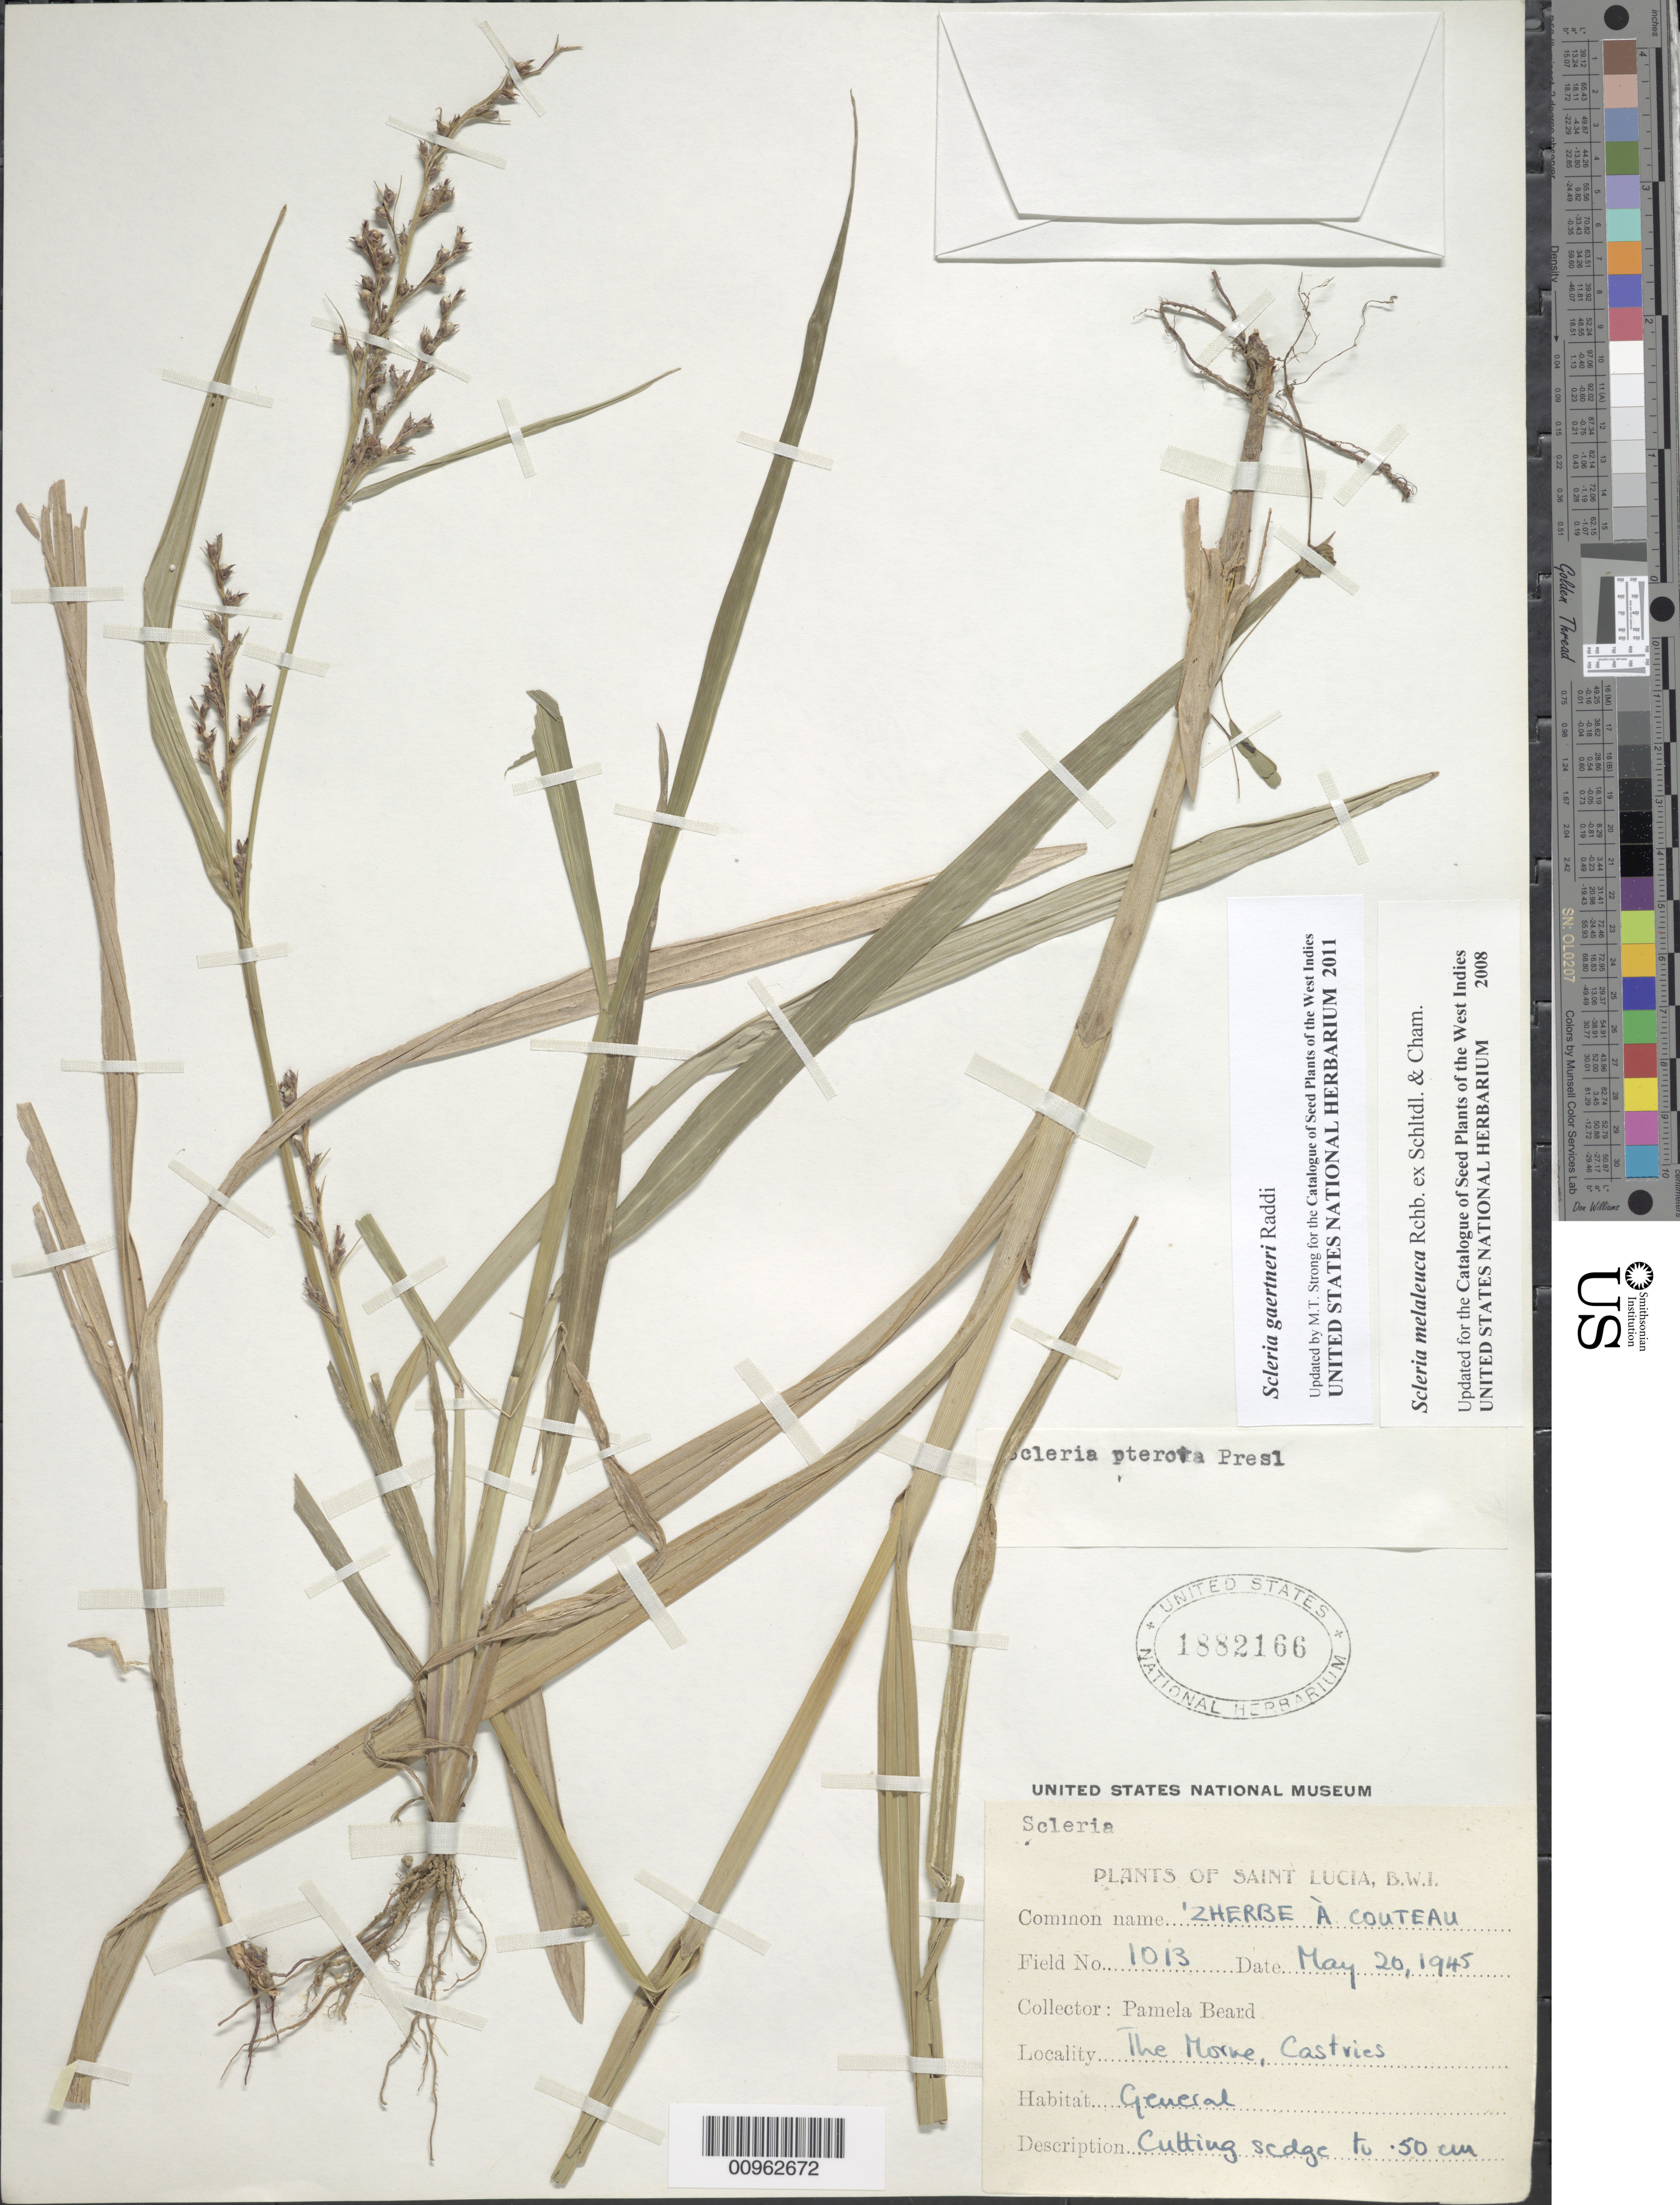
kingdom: Plantae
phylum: Tracheophyta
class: Liliopsida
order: Poales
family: Cyperaceae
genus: Scleria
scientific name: Scleria gaertneri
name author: Raddi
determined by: Strong, M. T., (US), Smithsonian Institution - National Museum of Natural History (UNITED STATES)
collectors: P. Beard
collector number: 1013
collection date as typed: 20 May 1945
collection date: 1945-05-20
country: St. Lucia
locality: The Morne, Castries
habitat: General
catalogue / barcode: US 1882166